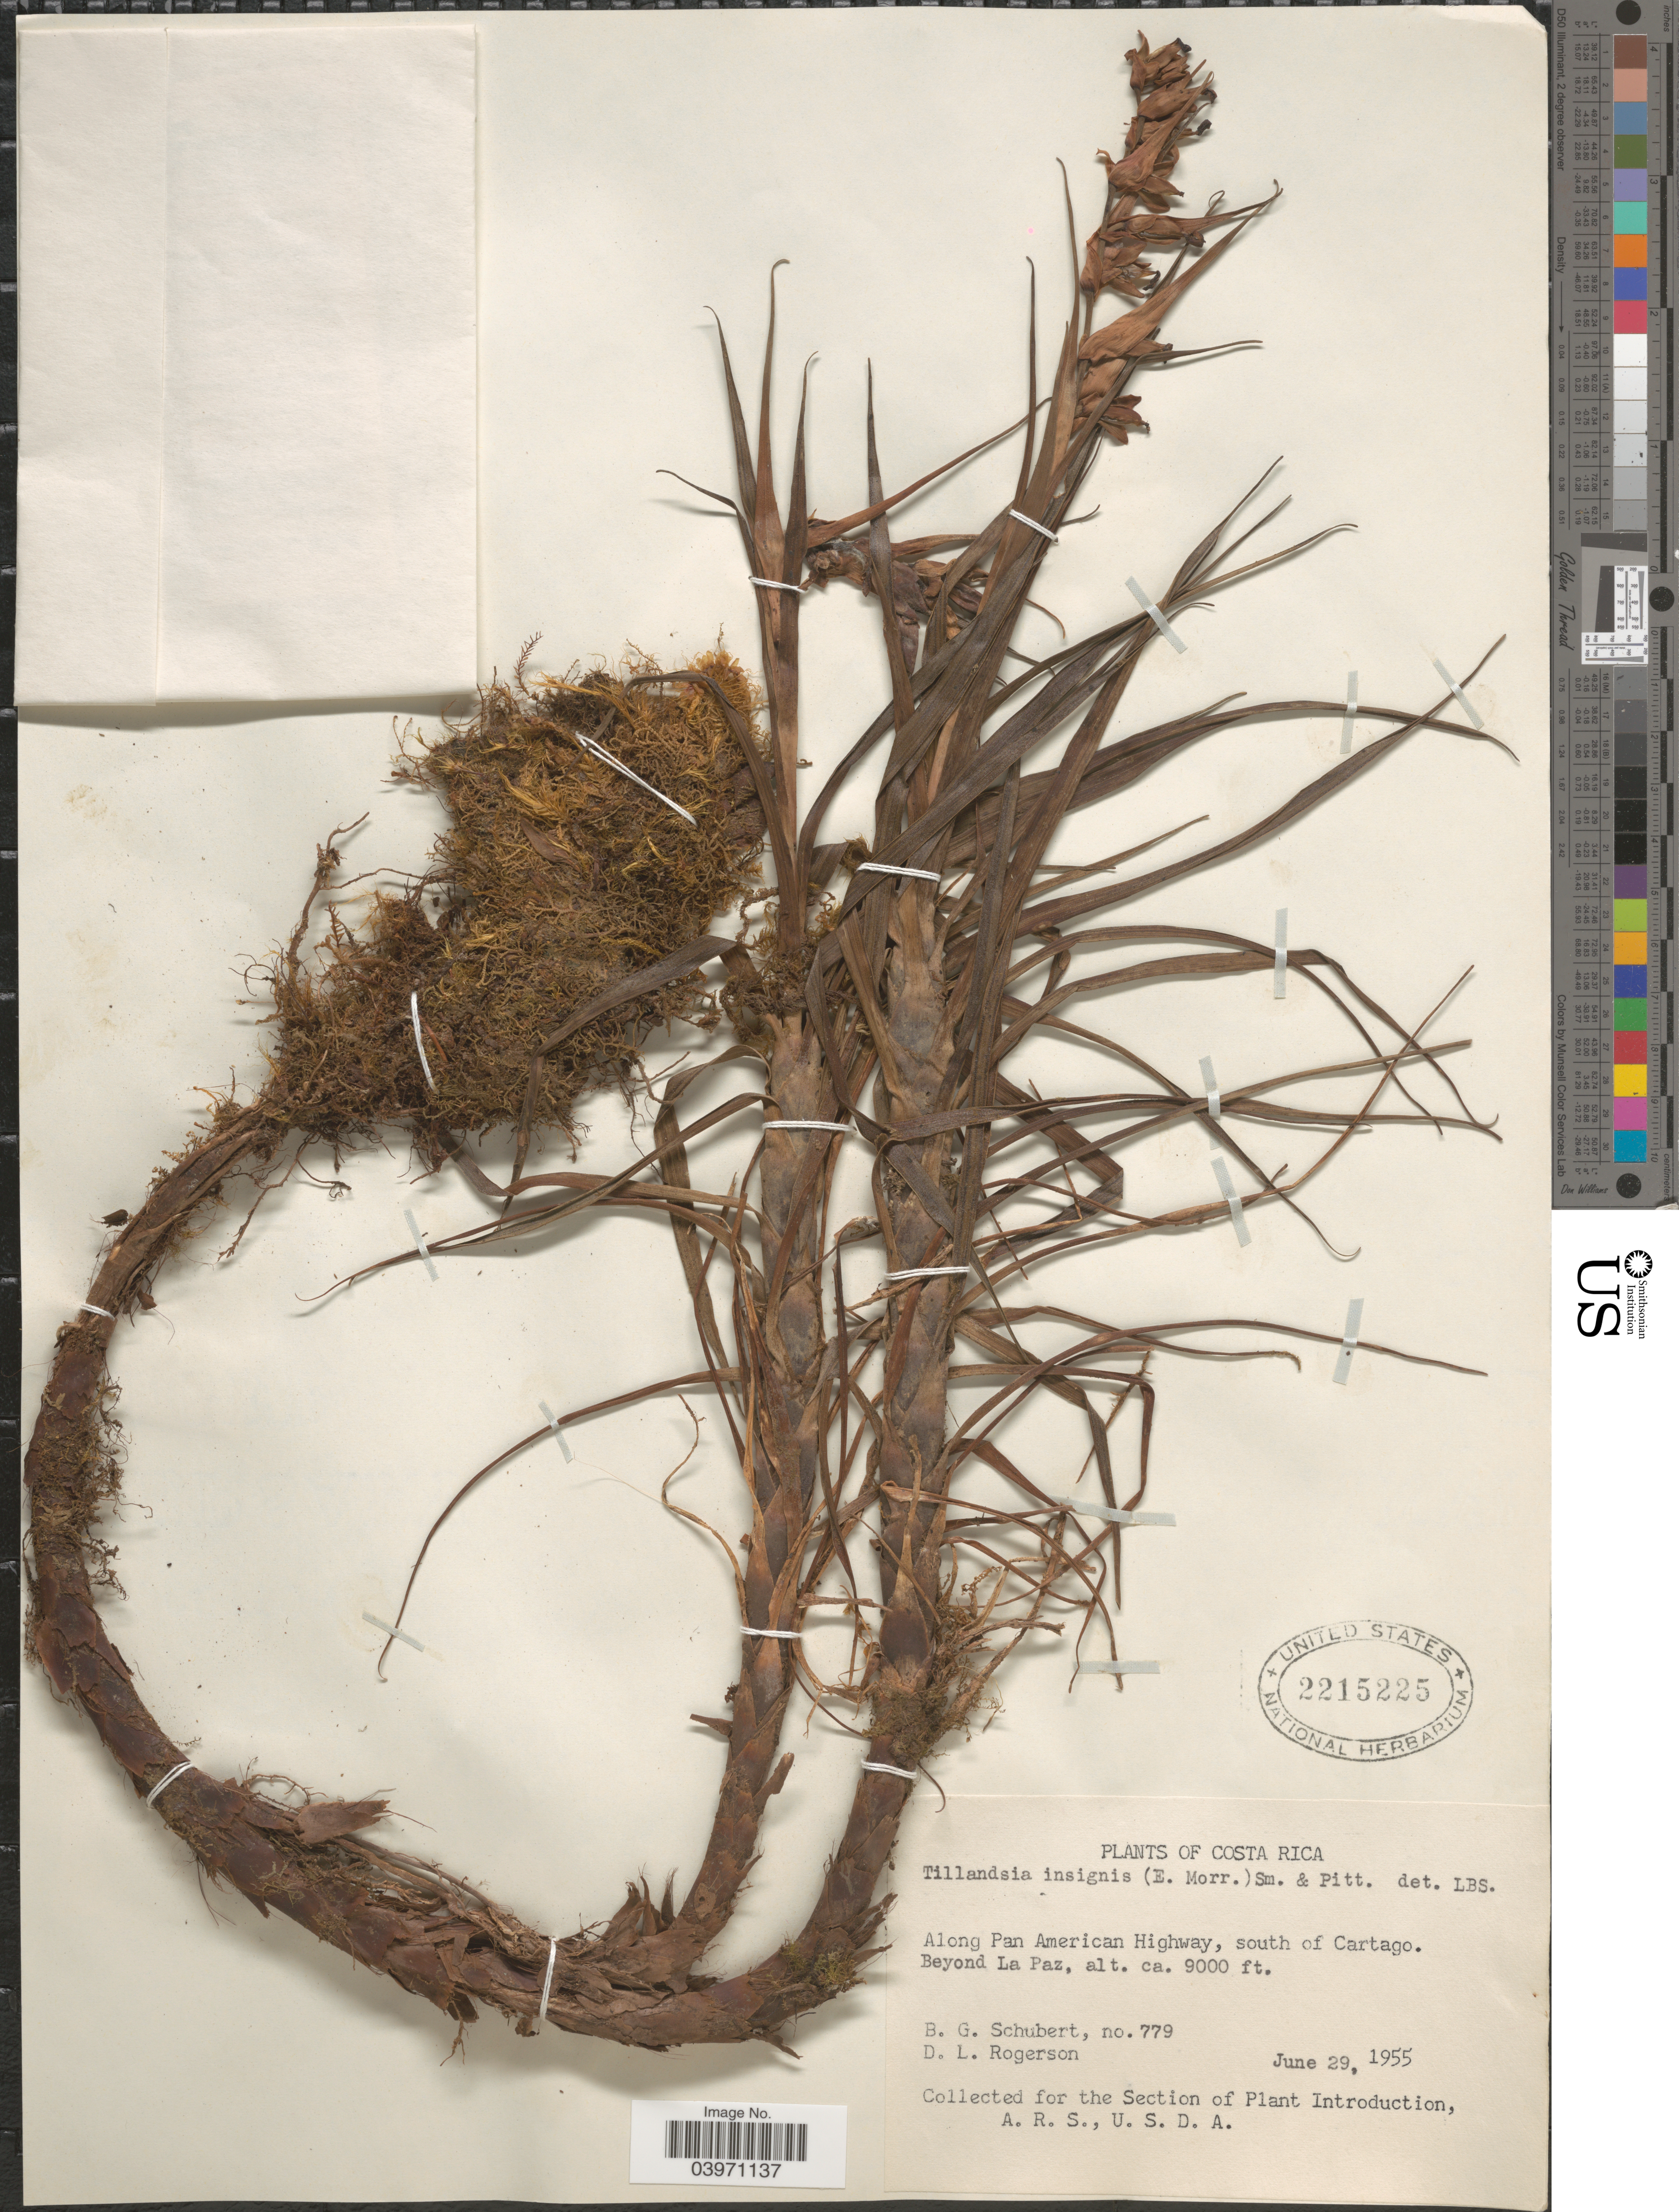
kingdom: Plantae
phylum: Tracheophyta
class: Liliopsida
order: Poales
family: Bromeliaceae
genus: Tillandsia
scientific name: Tillandsia insignis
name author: (Mez) L.B. Sm. & Pittendr.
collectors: B. Schubert & D. Rogerson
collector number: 779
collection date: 1955-06-29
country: Costa Rica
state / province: Cartago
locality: Along Pan American Highway, south of Cartago. Beyond La Paz.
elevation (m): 2743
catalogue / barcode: US 2215225